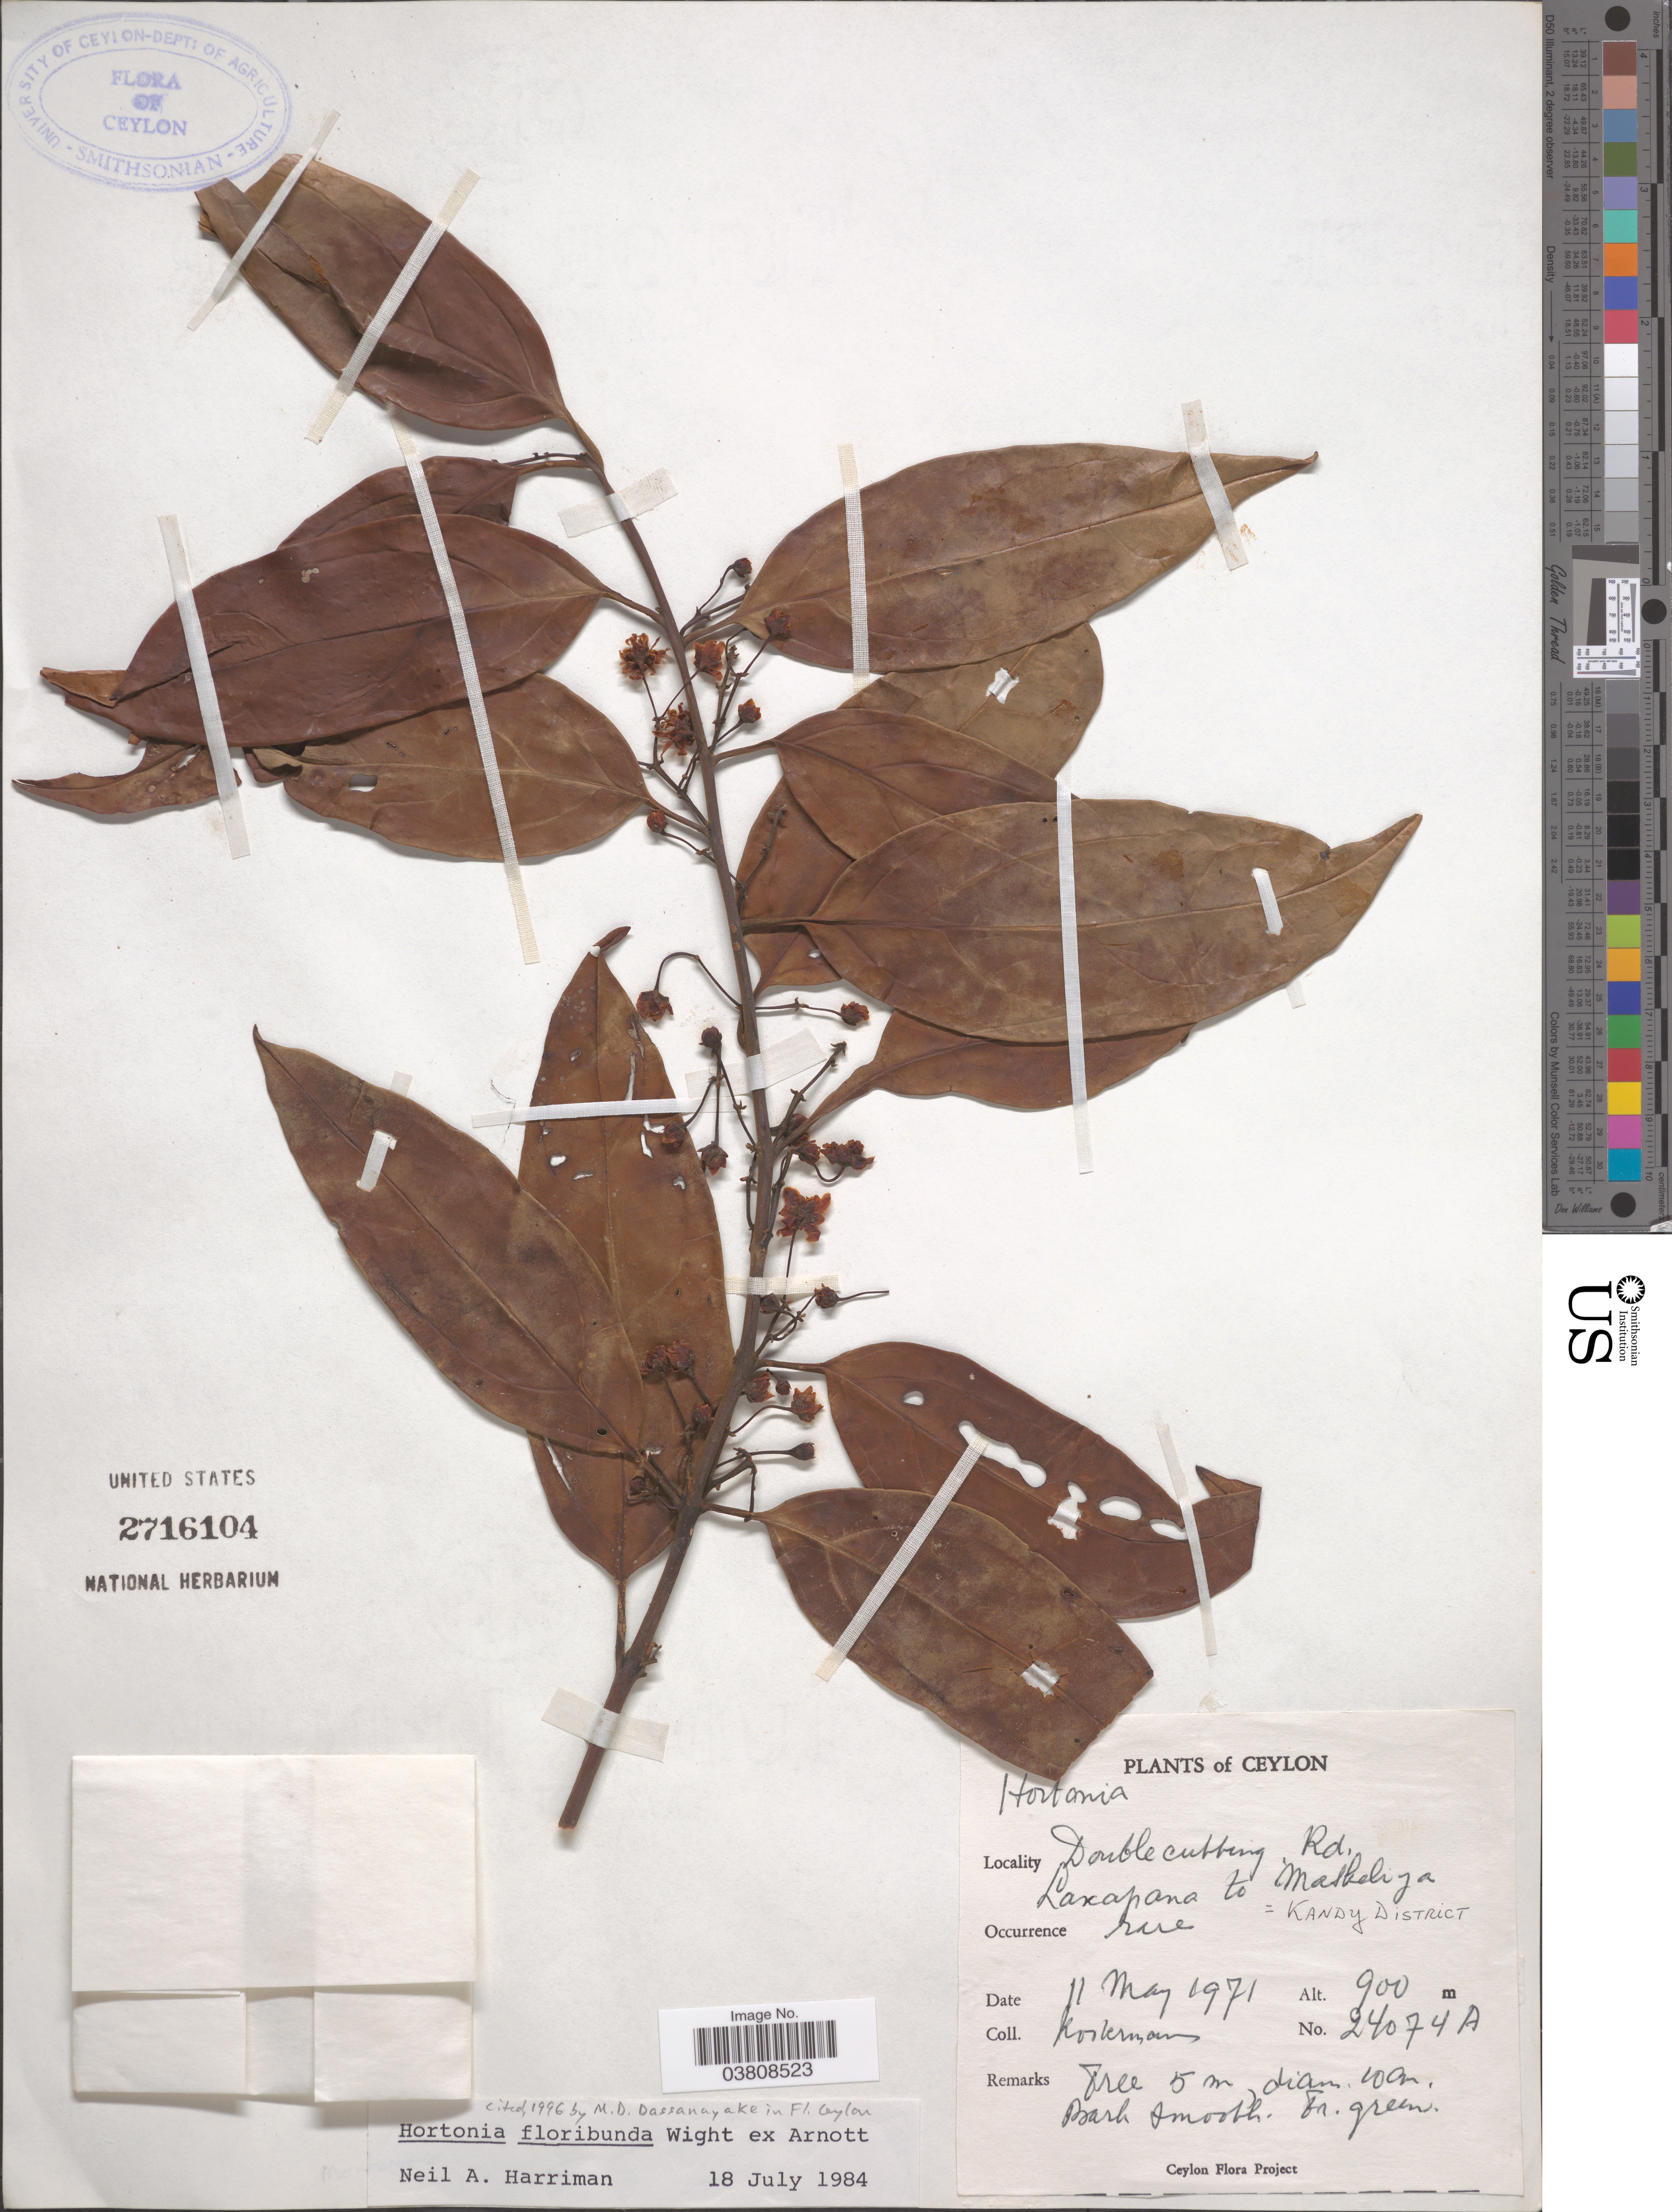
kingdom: Plantae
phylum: Tracheophyta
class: Magnoliopsida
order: Laurales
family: Monimiaceae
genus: Hortonia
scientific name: Hortonia floribunda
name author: Wight ex Arn.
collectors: Kostermans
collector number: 24074A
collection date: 1971-05-11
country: Sri Lanka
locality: Ceylon. Double cutting Rd. Laxapana to Maskeliya = Kandy District.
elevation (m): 900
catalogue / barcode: US 2716104